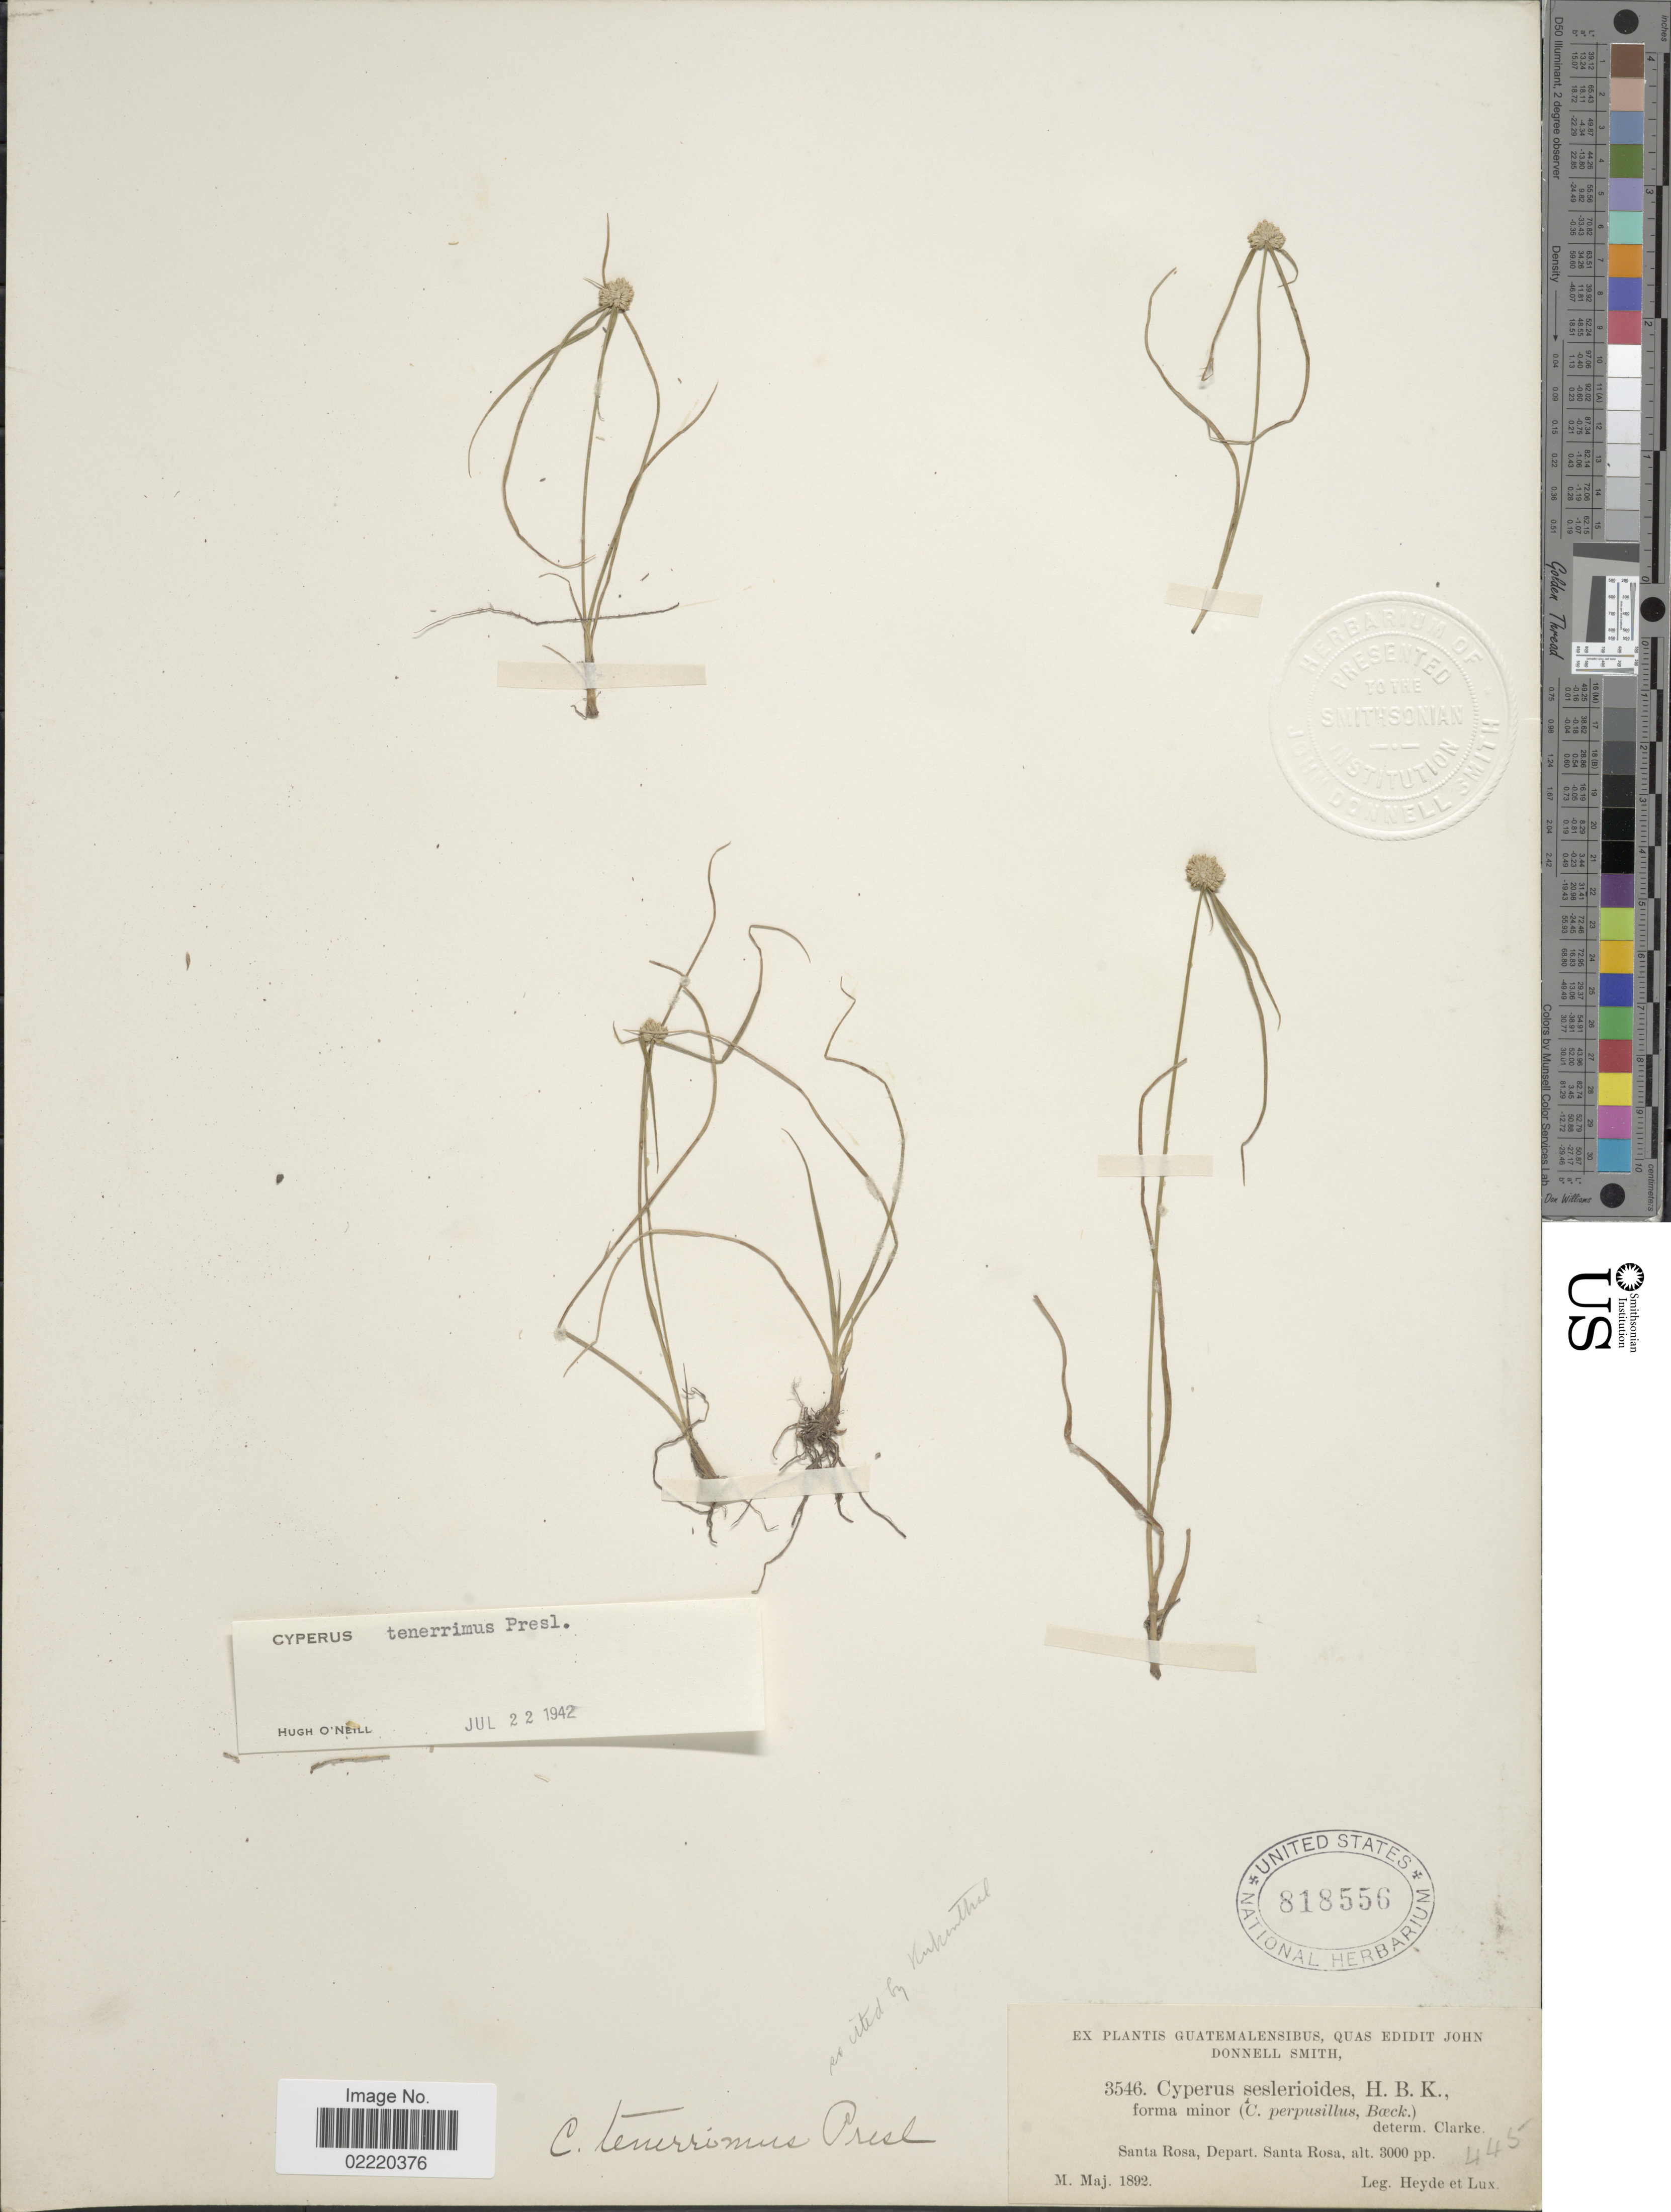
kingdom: Plantae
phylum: Tracheophyta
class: Liliopsida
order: Poales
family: Cyperaceae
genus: Cyperus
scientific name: Cyperus tenerrimus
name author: J. Presl & C. Presl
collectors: Heyde & Lux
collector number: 3546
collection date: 1892-05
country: Guatemala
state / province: Santa Rosa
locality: Santa Rosa.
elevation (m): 914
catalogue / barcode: US 818556